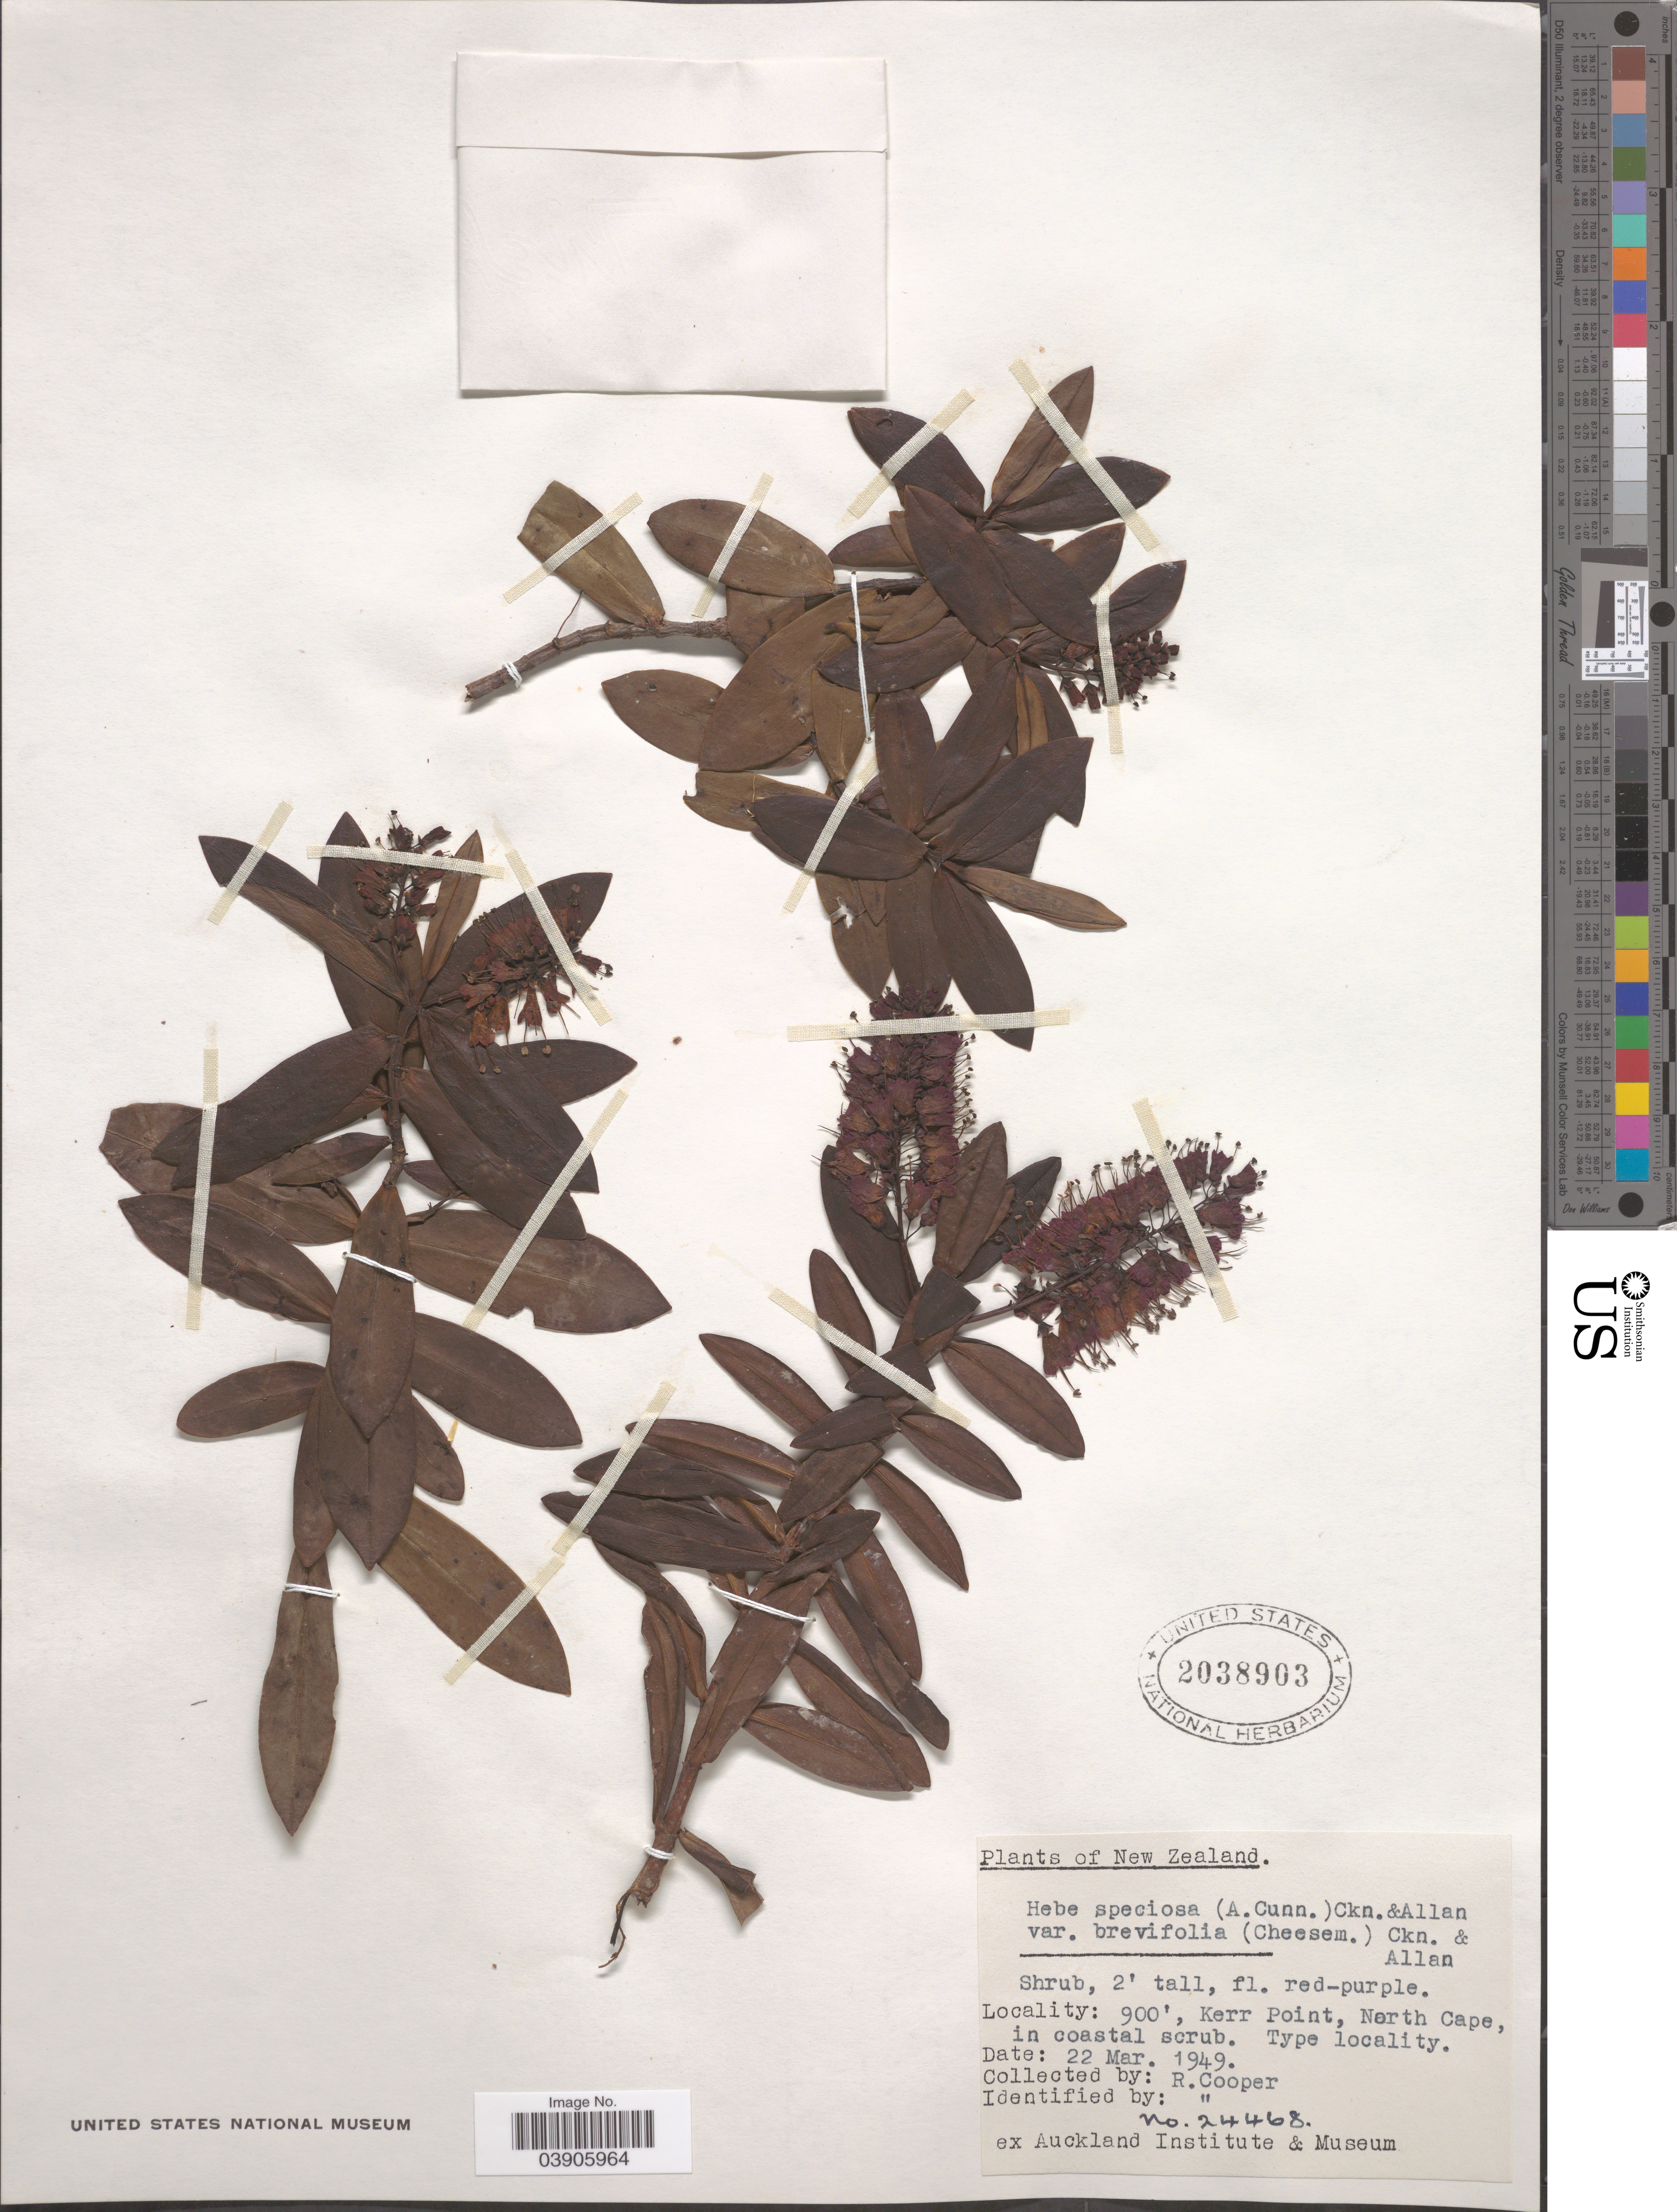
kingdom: Plantae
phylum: Tracheophyta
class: Magnoliopsida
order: Lamiales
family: Plantaginaceae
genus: Hebe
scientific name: Hebe speciosa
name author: (R. Cunn. ex A. Cunn.) Andersen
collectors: R. Cooper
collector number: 24468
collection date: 1949-03-22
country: New Zealand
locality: Kerr Point, North Cape.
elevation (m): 274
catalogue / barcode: US 2038903